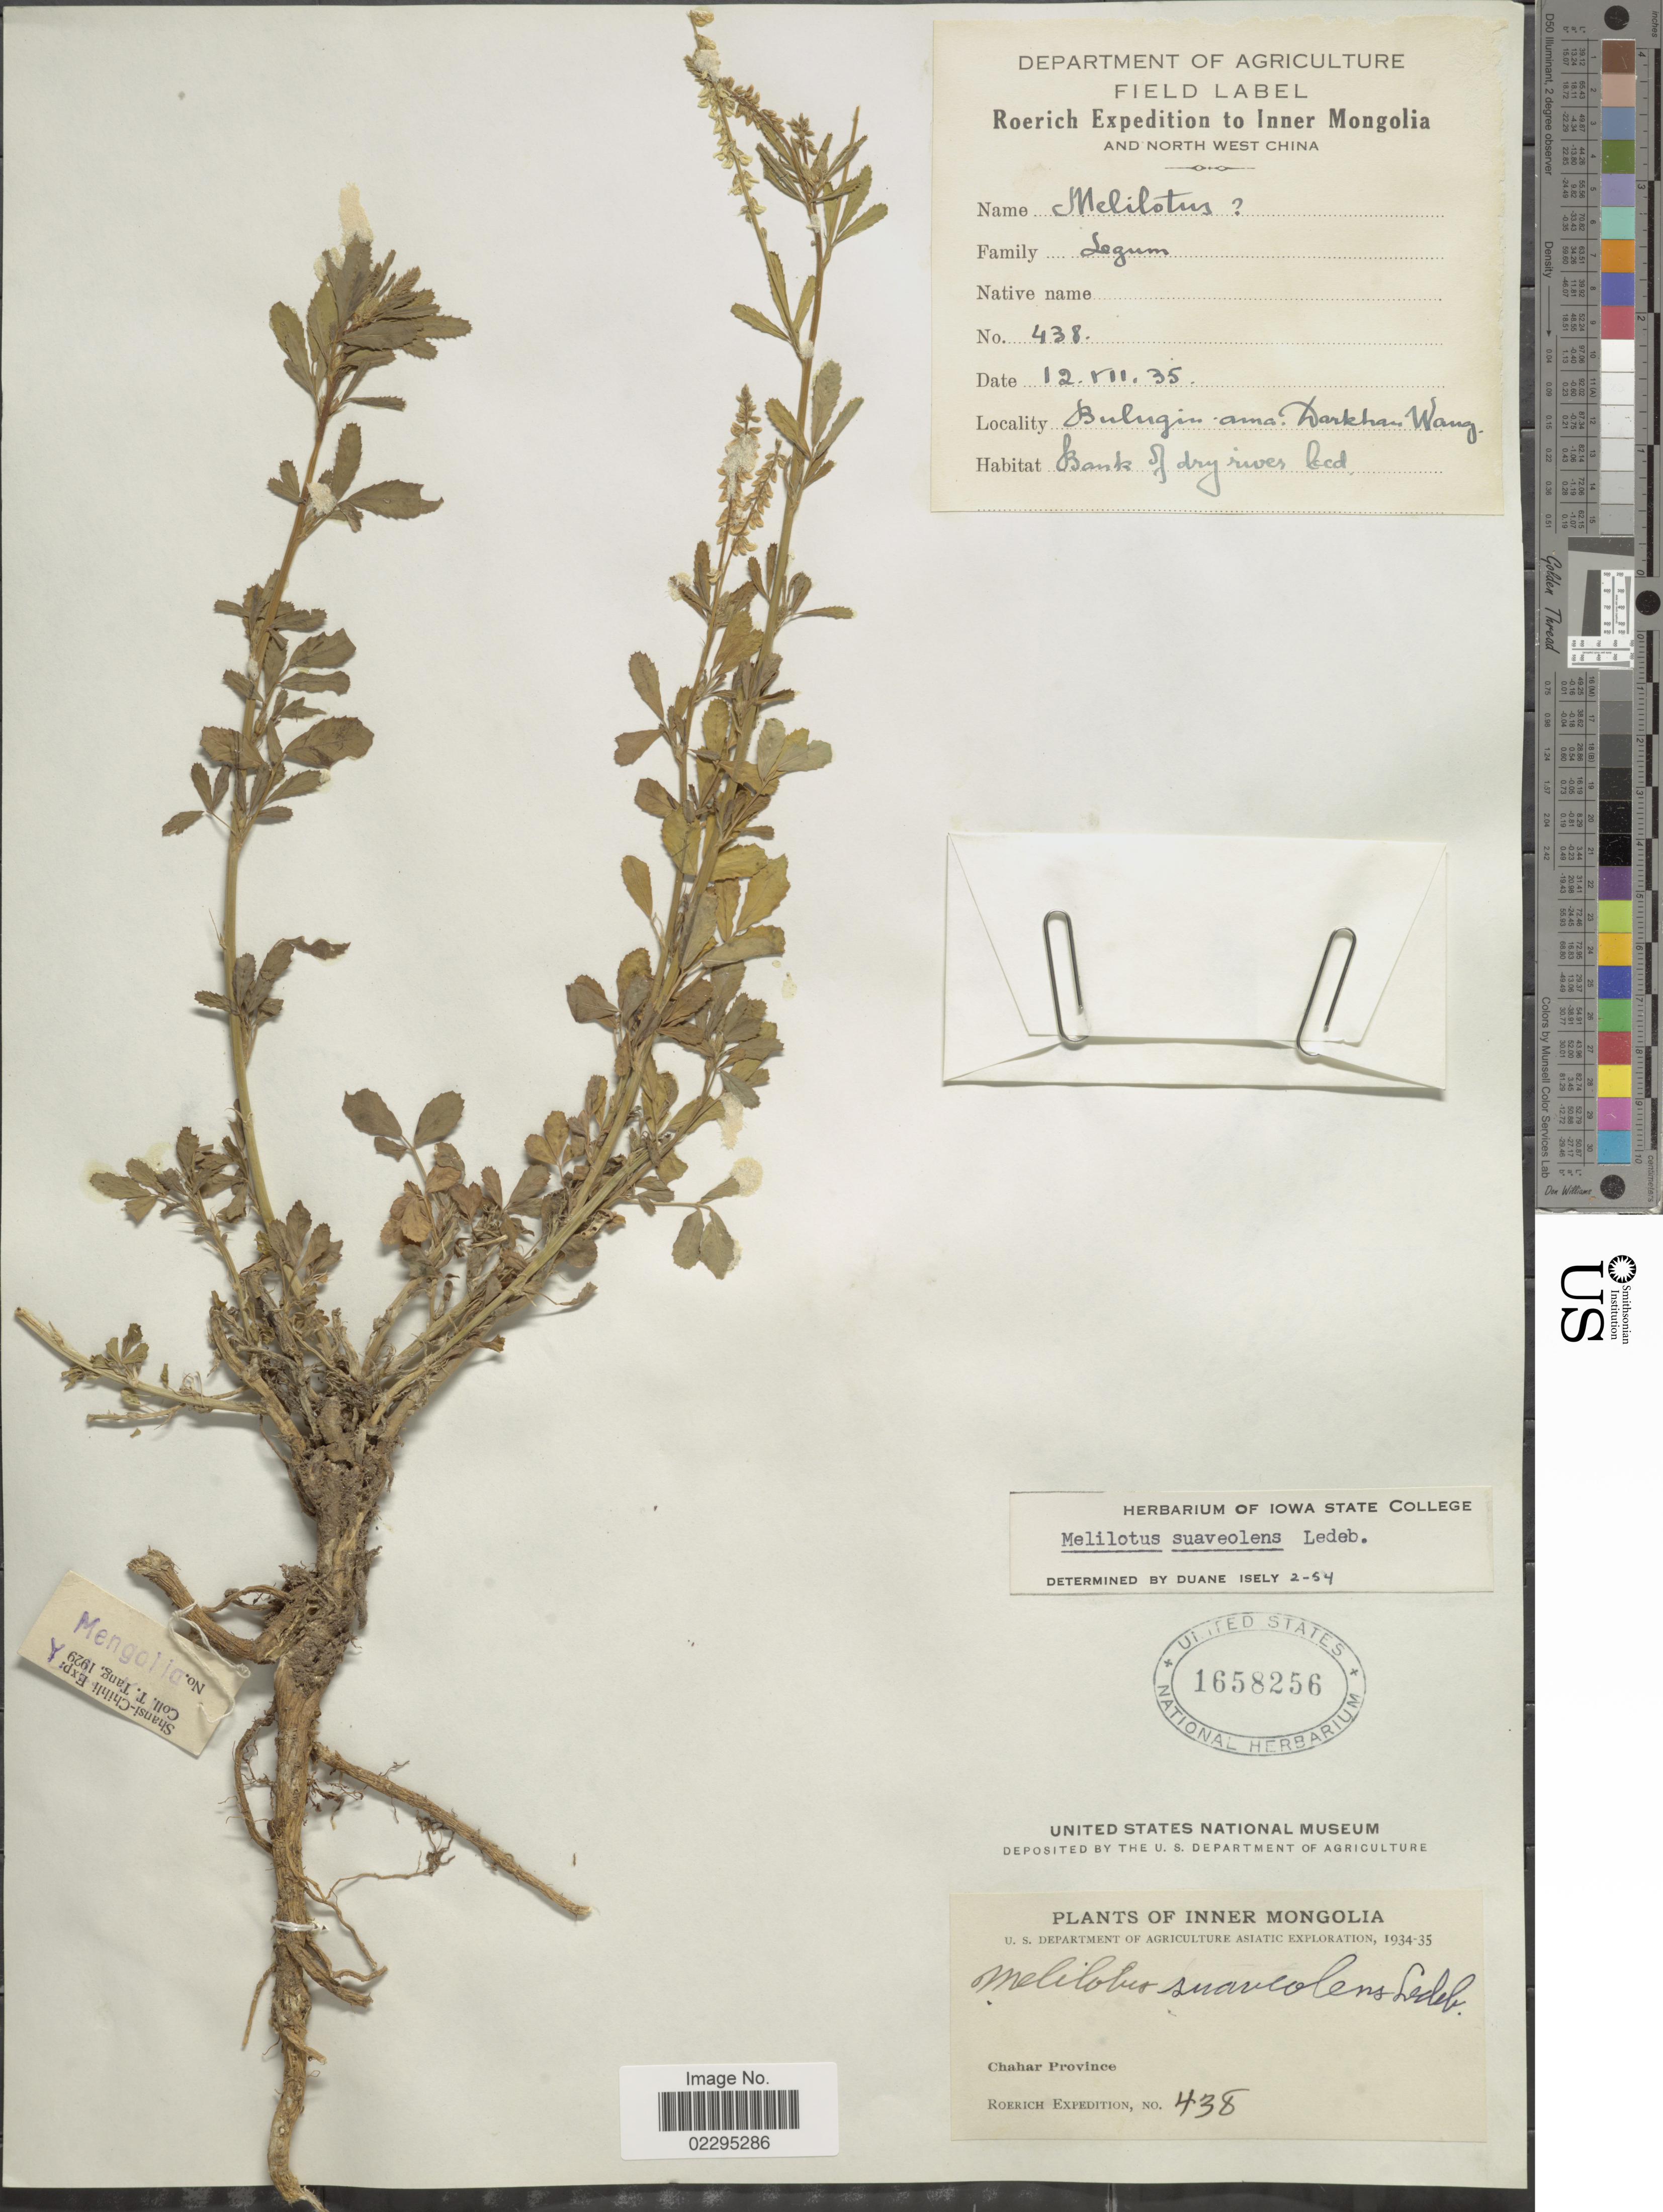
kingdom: Plantae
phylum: Tracheophyta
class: Magnoliopsida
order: Fabales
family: Fabaceae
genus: Melilotus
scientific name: Melilotus suaveolens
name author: Ledeb.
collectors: Roerich Expedition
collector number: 438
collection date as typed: Transcribed d/m/y: 12/7/35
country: China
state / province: Nei Monggol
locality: Inner Mongolia. Chahar Province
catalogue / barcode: US 1658256